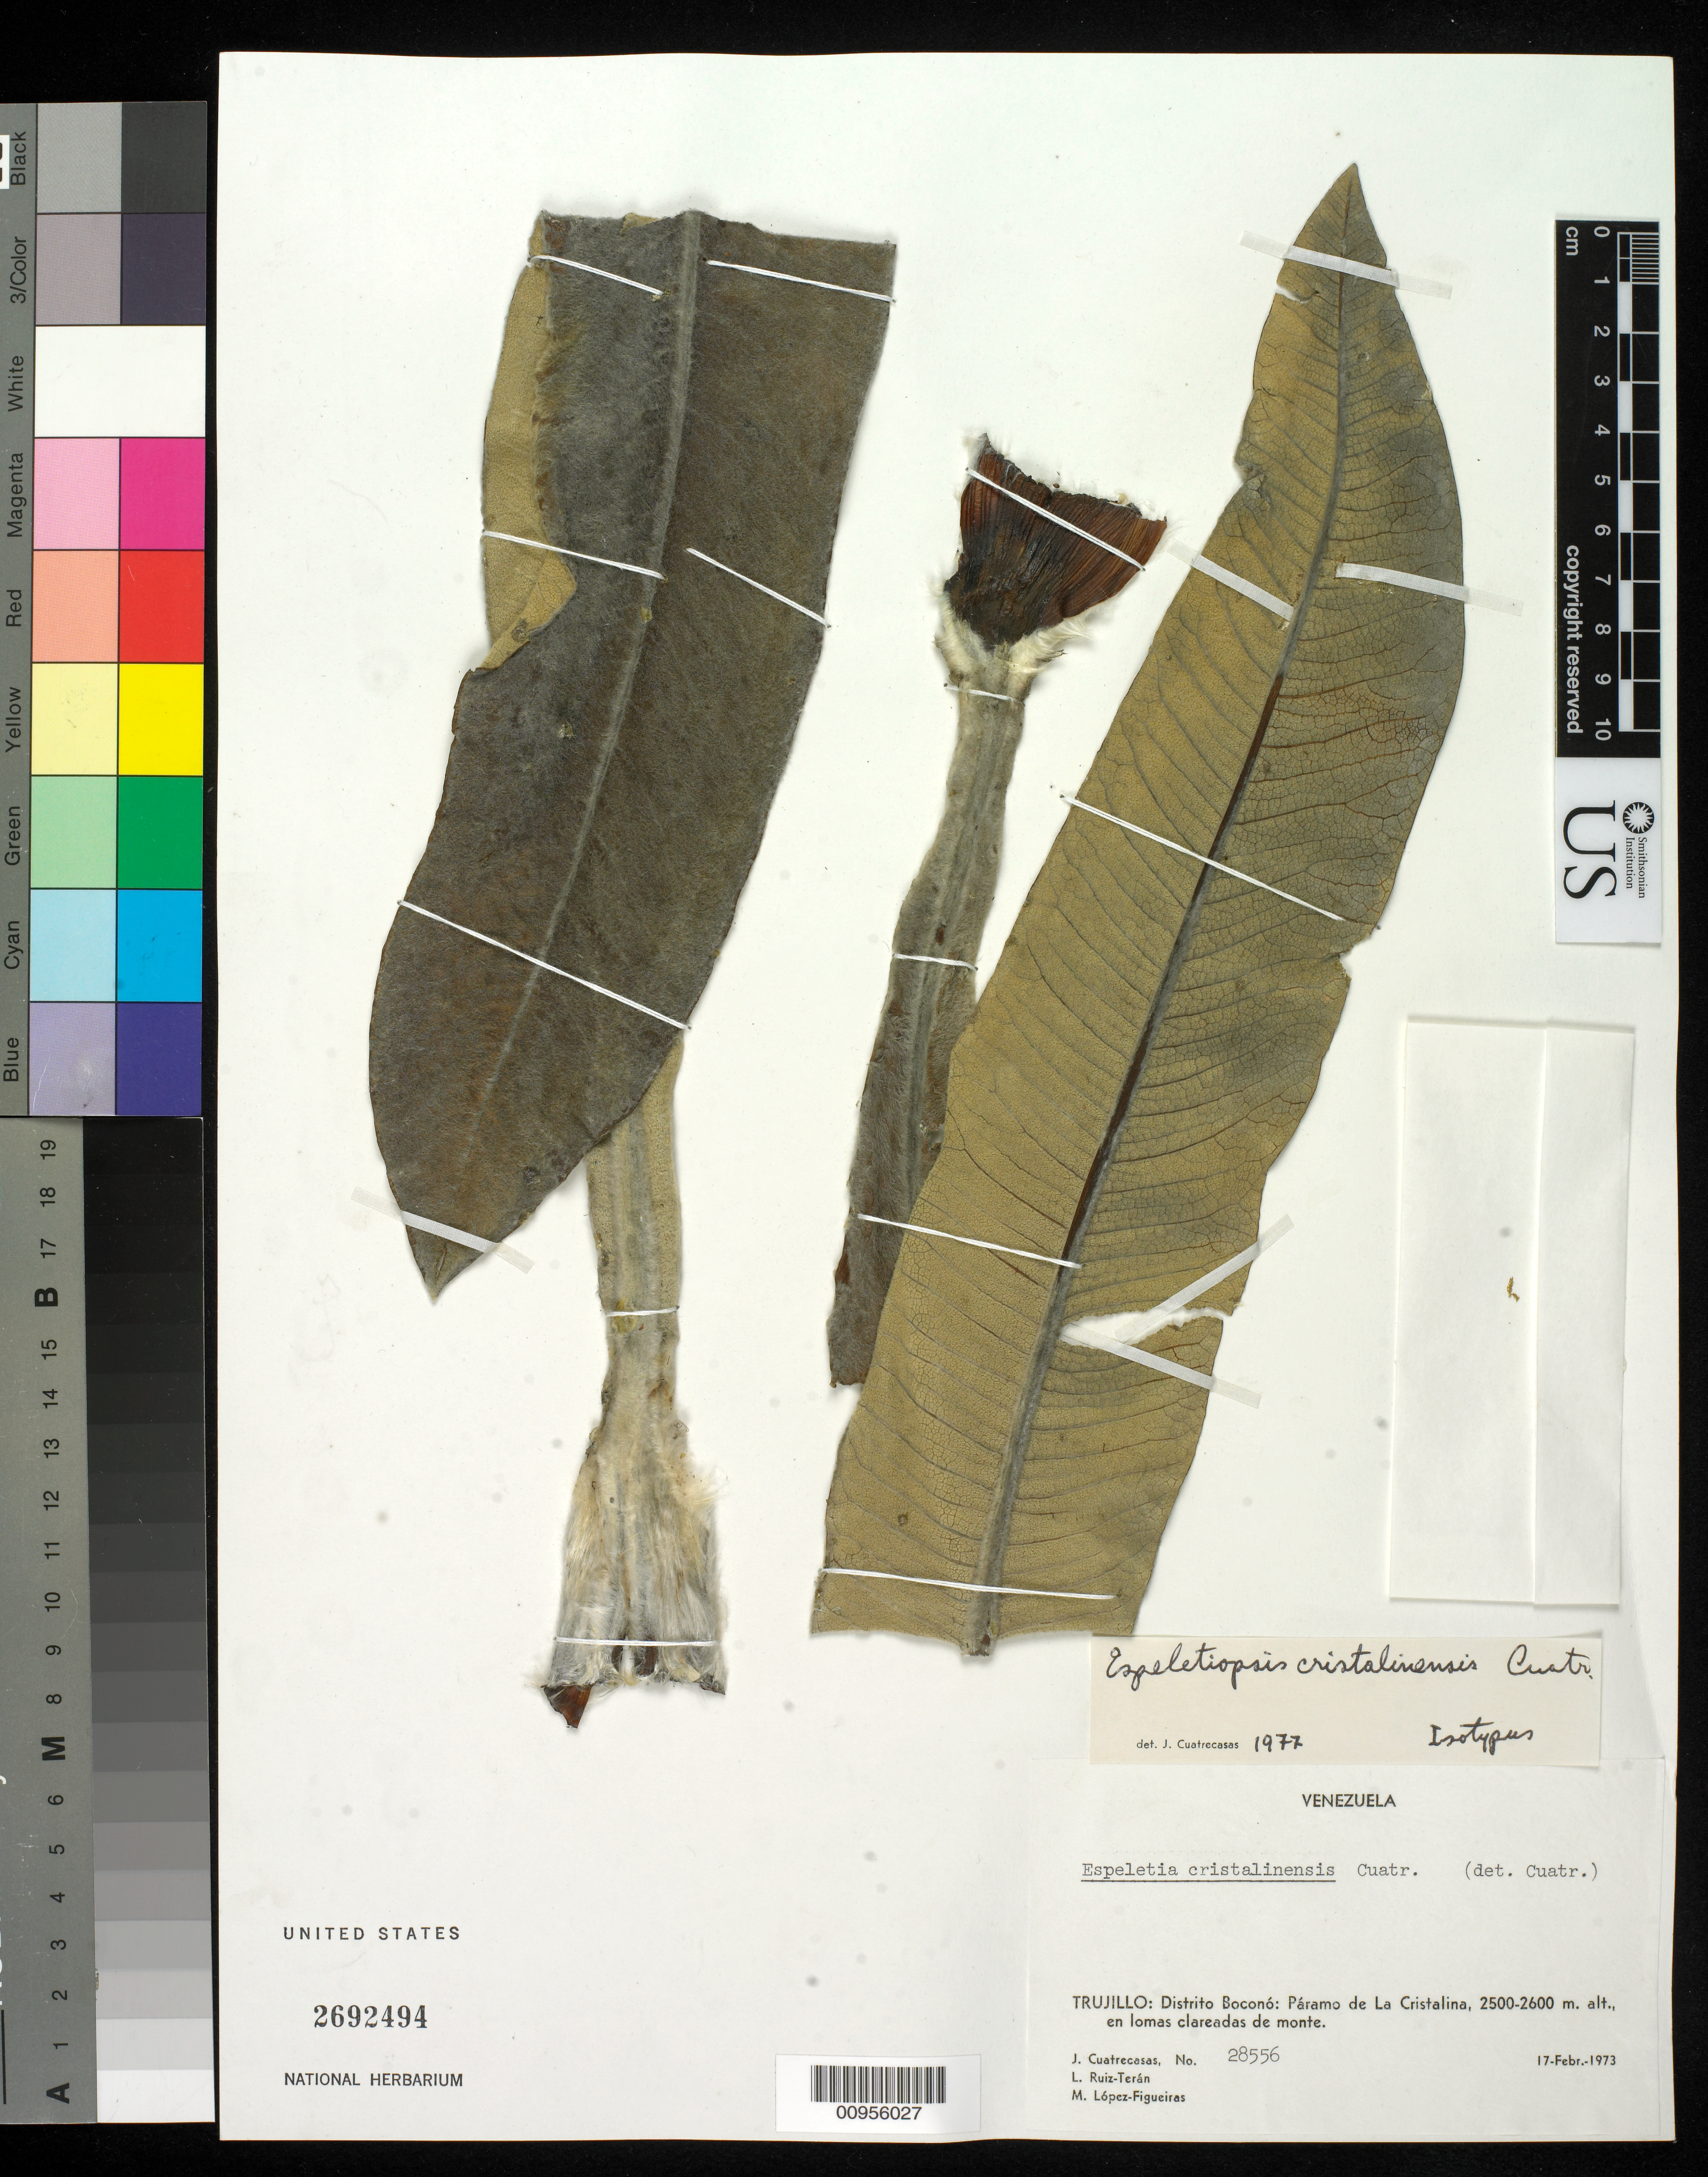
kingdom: Plantae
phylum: Tracheophyta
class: Magnoliopsida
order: Asterales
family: Asteraceae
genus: Espeletia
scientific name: Espeletia cristalinensis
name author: Cuatrec.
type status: Isotype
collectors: J. Cuatrecasas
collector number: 28556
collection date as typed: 17 Feb 1973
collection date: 1973-02-17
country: Venezuela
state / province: Trujillo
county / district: Bocono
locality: Páramo de La Cristalina.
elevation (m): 2500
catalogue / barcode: US 2692494